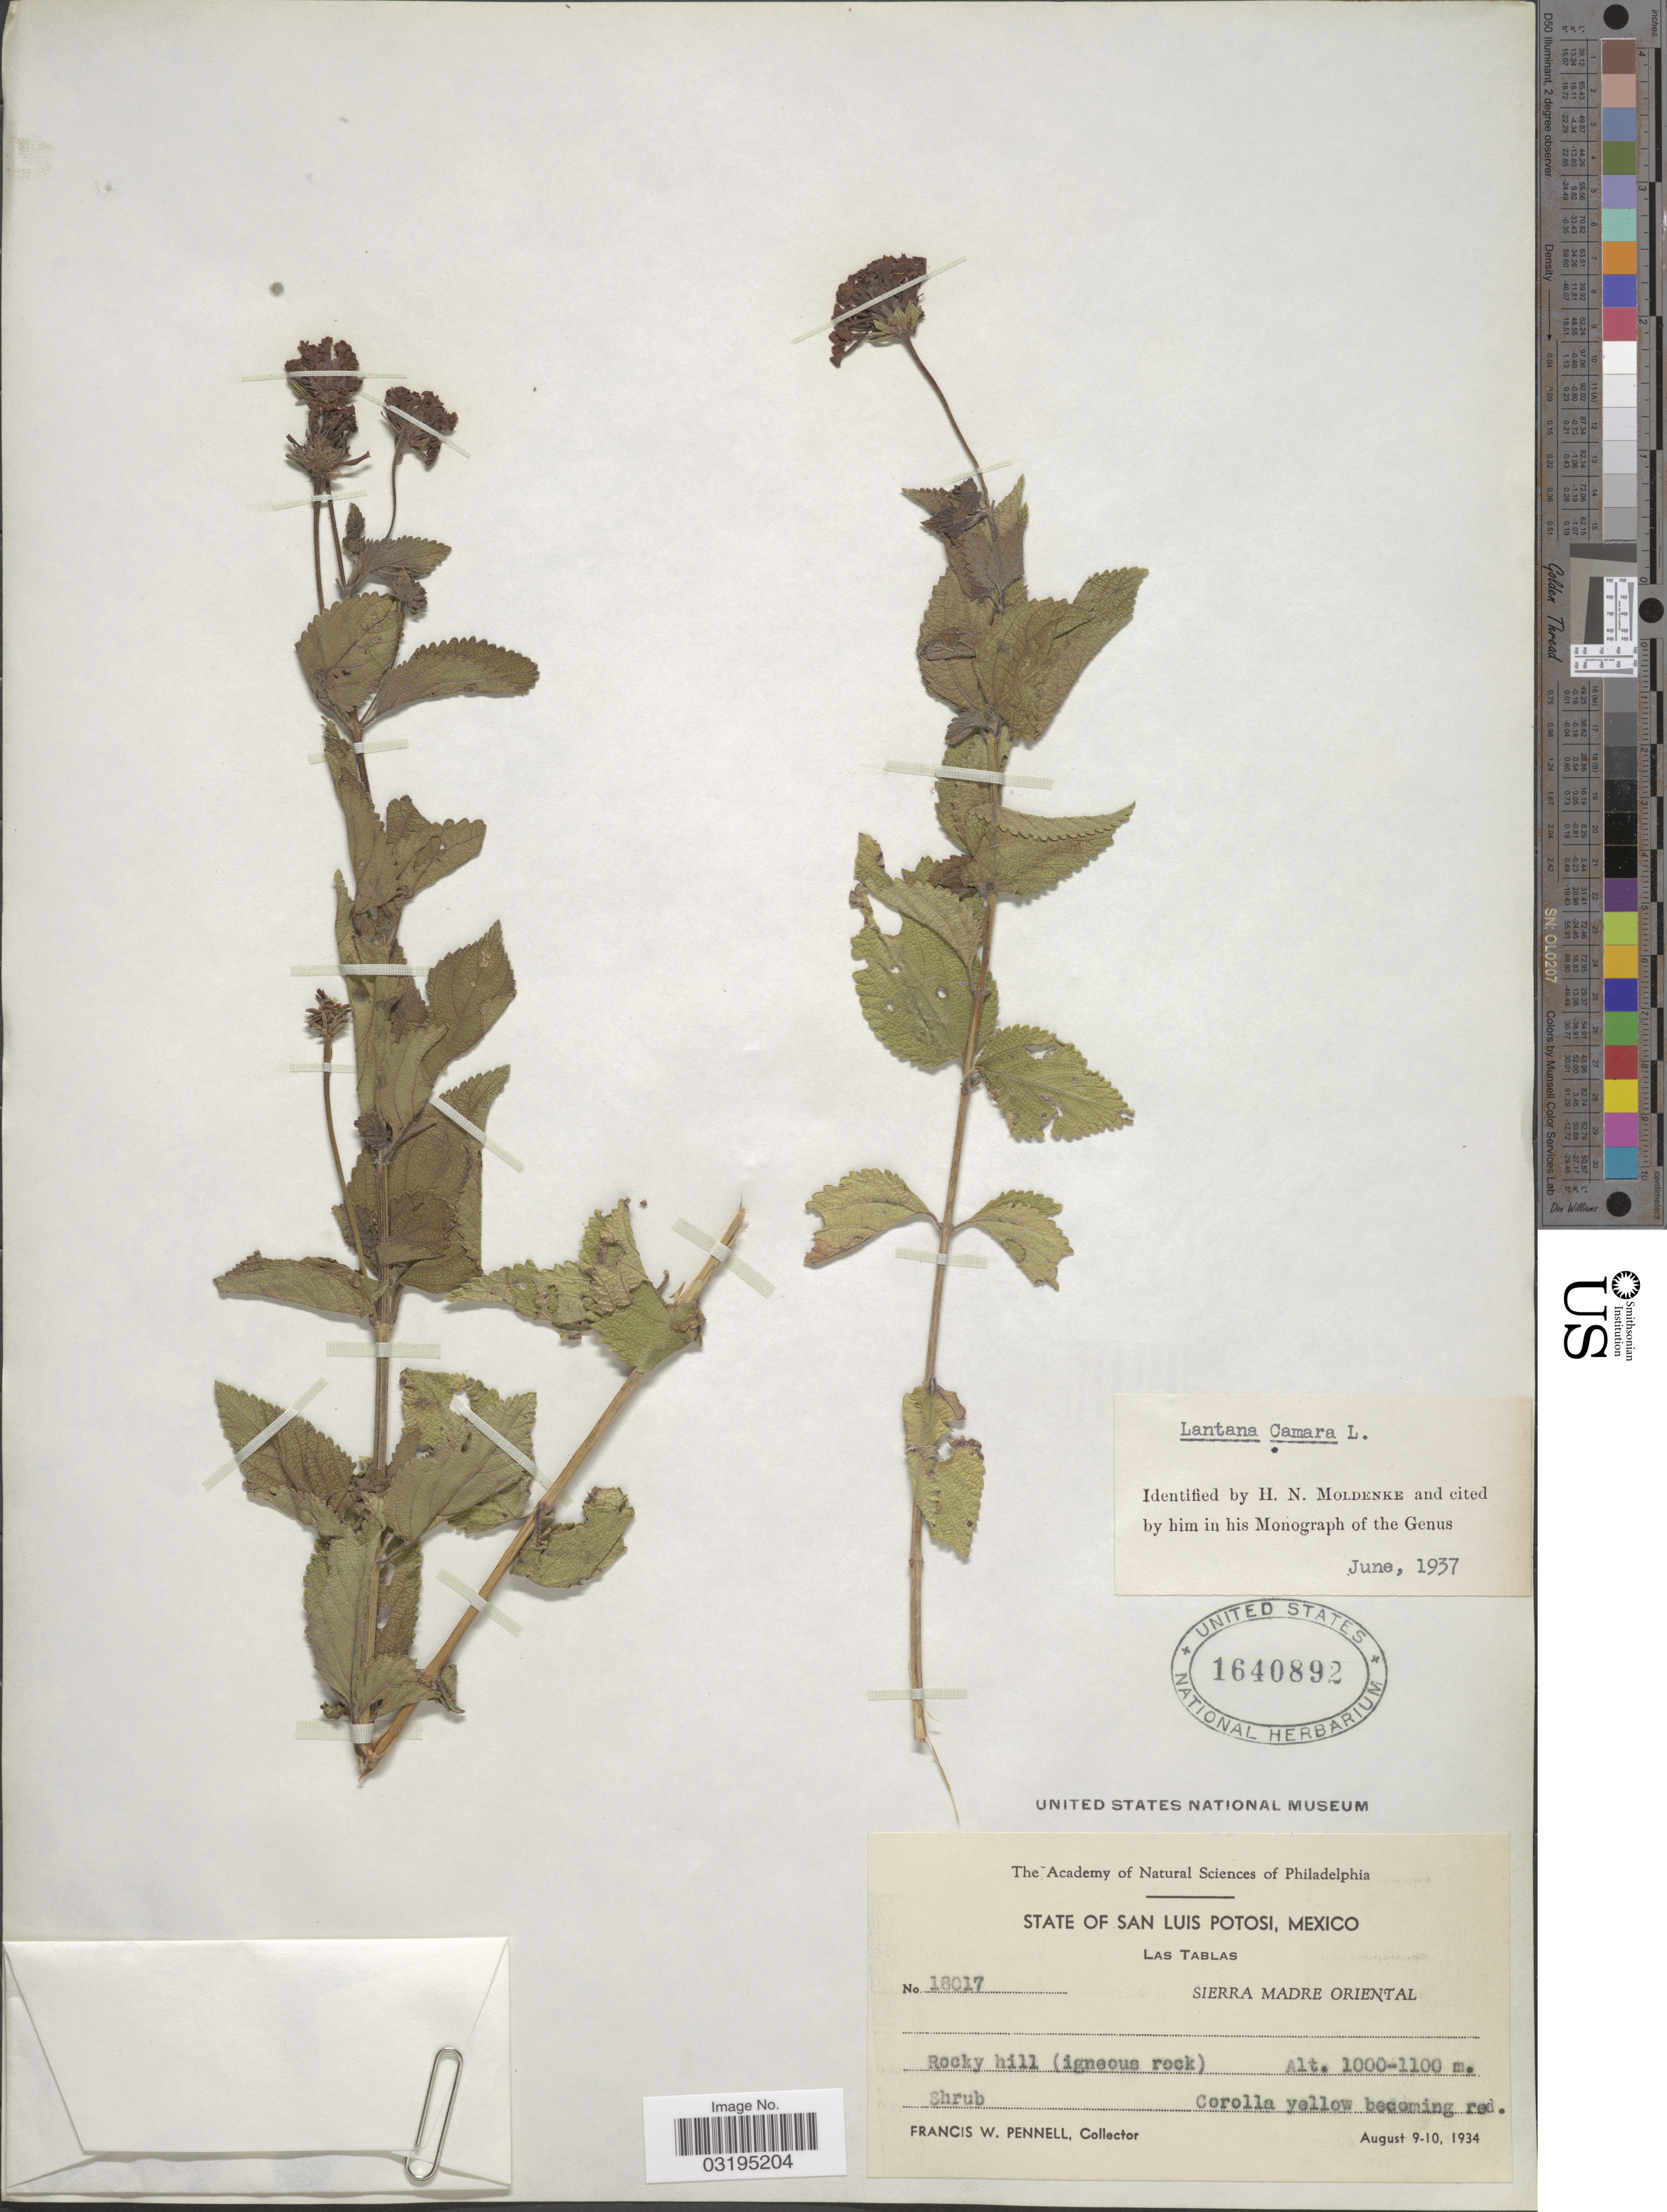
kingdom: Plantae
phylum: Tracheophyta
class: Magnoliopsida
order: Lamiales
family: Verbenaceae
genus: Lantana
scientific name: Lantana camara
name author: L.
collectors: F. W. Pennell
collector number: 18017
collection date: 1934-08-09/1934-08-10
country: Mexico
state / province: San Luis Potosí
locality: Las Tablas. Sierra Madre Oriental. Rocky hill (igneous rock).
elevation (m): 1000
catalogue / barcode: US 1640892